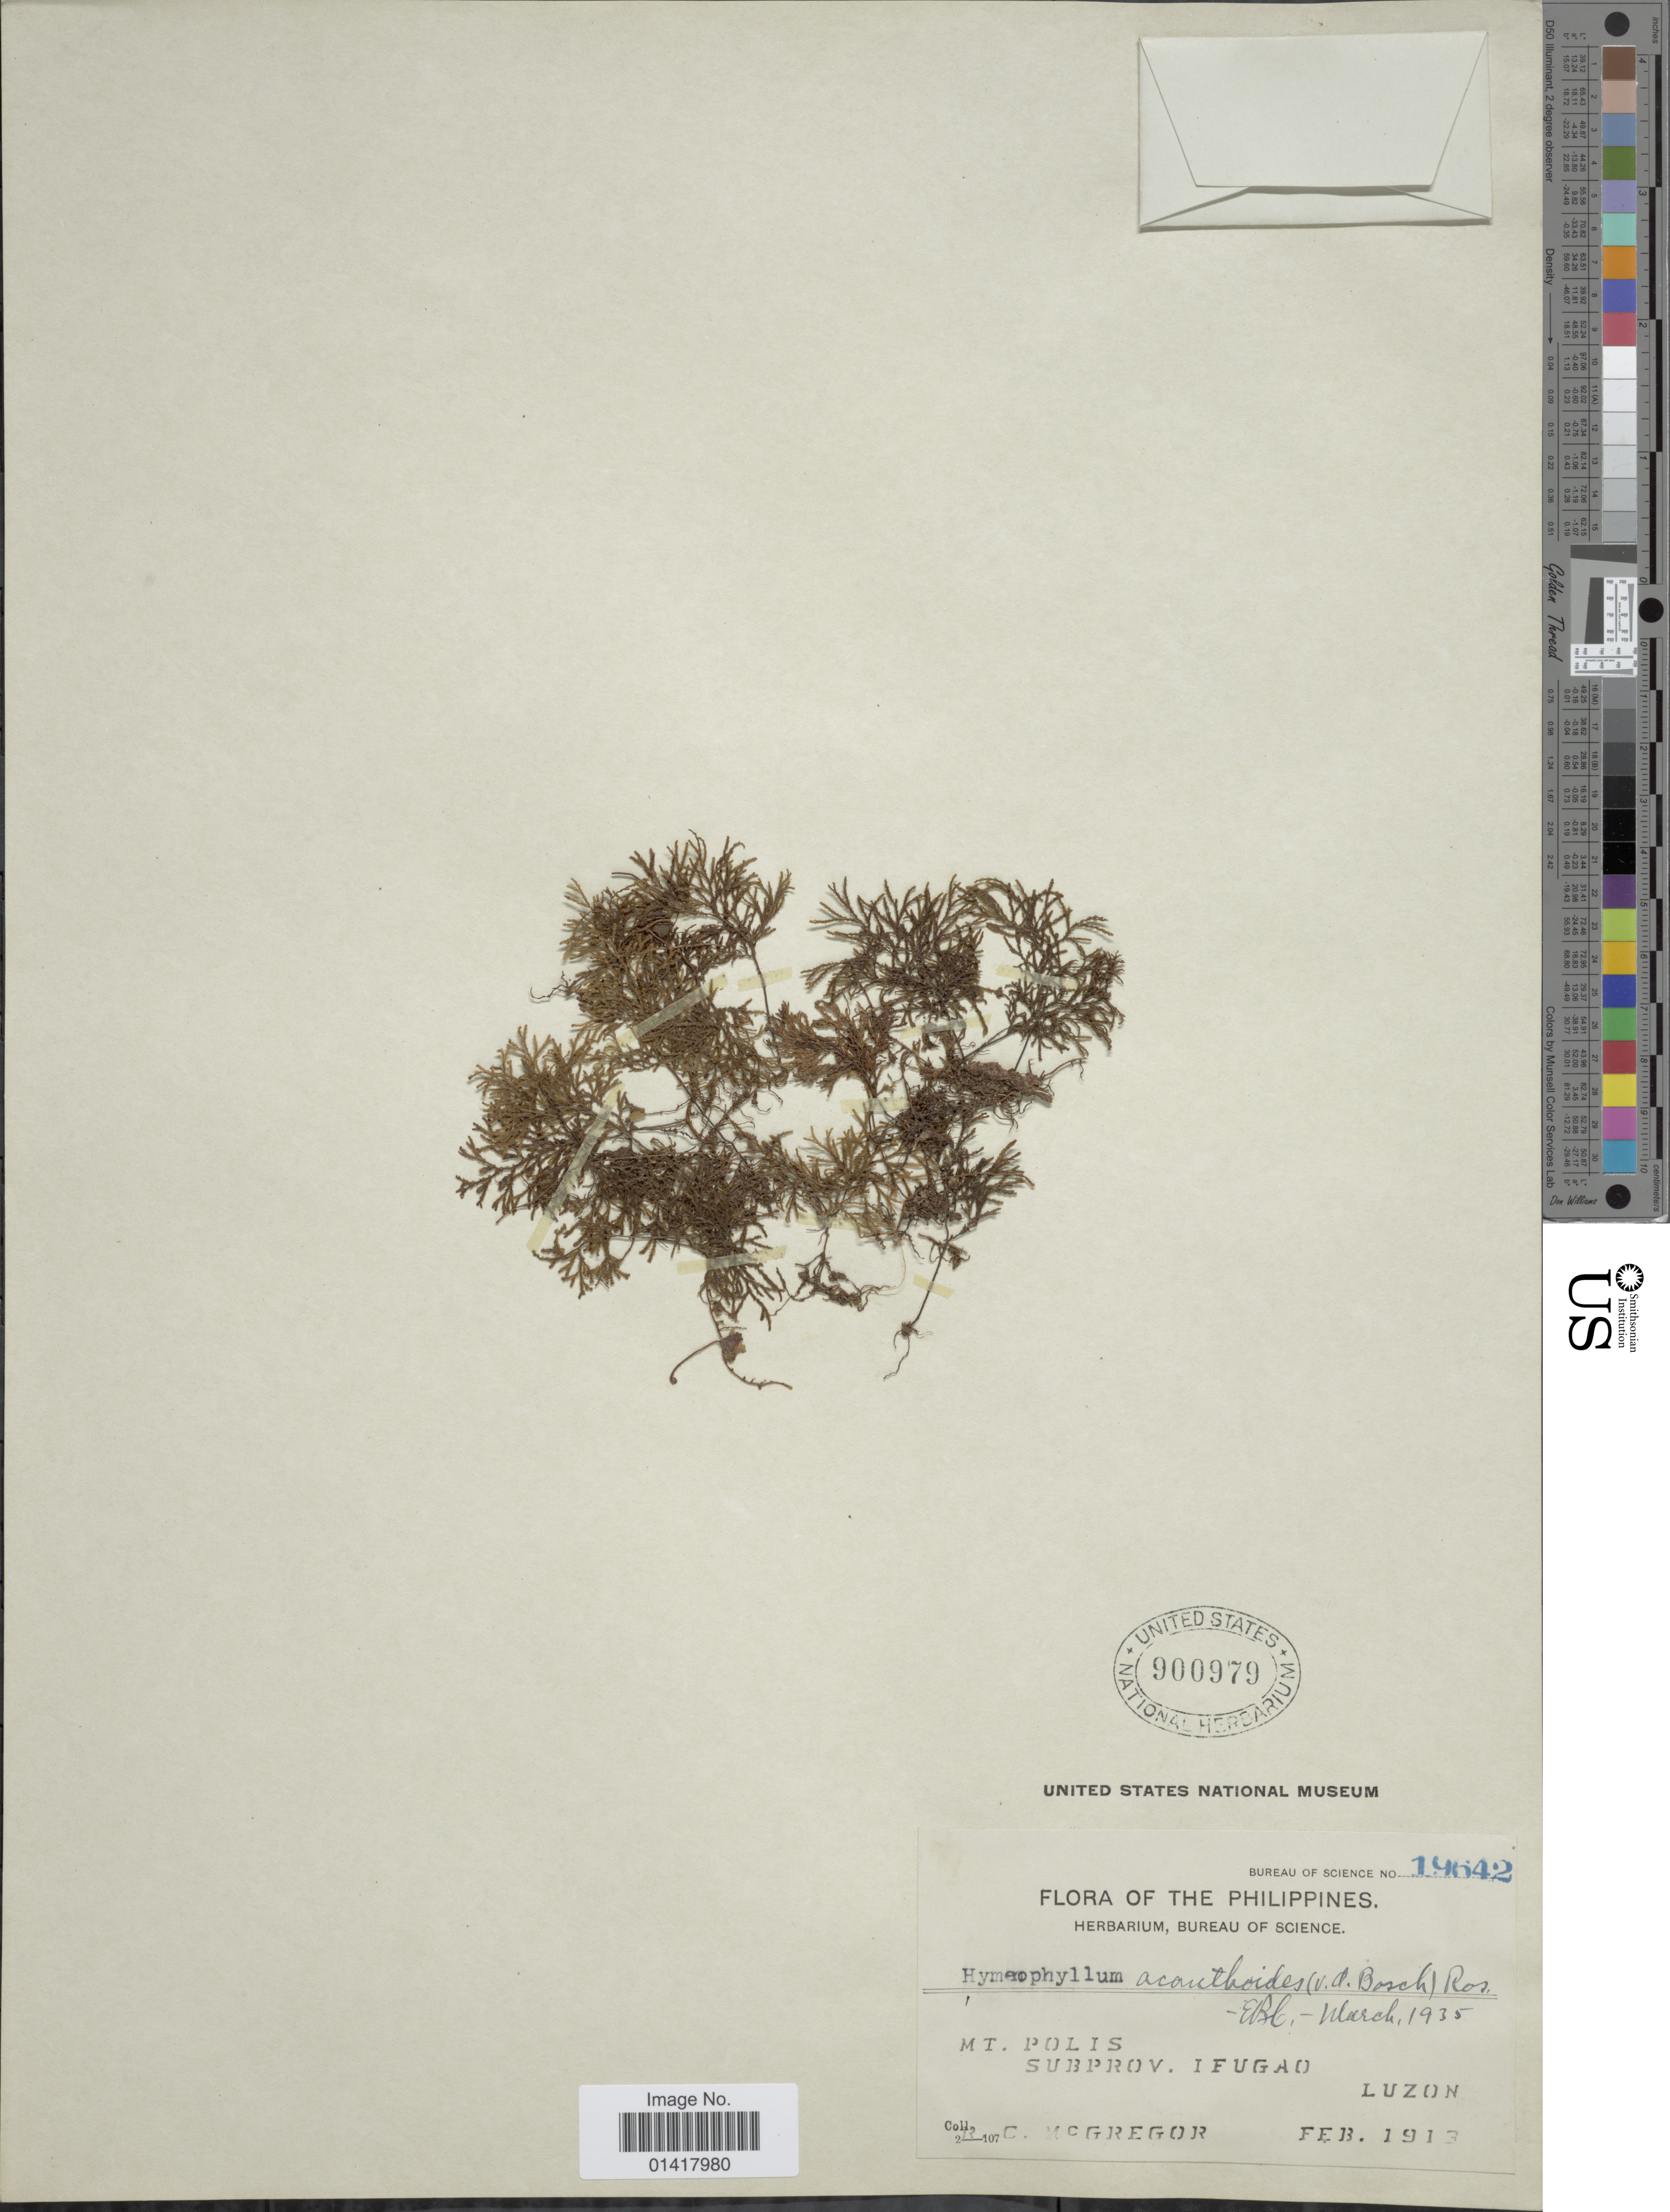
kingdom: Plantae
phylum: Tracheophyta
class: Polypodiopsida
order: Hymenophyllales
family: Hymenophyllaceae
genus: Hymenophyllum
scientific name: Hymenophyllum acanthoides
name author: (Bosch) Rosenst.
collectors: C. McGregor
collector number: Bureau of Science 19642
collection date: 1913-02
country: Philippines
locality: Luzon. Mt. Polis Subprov. Ifugao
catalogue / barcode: US 900979